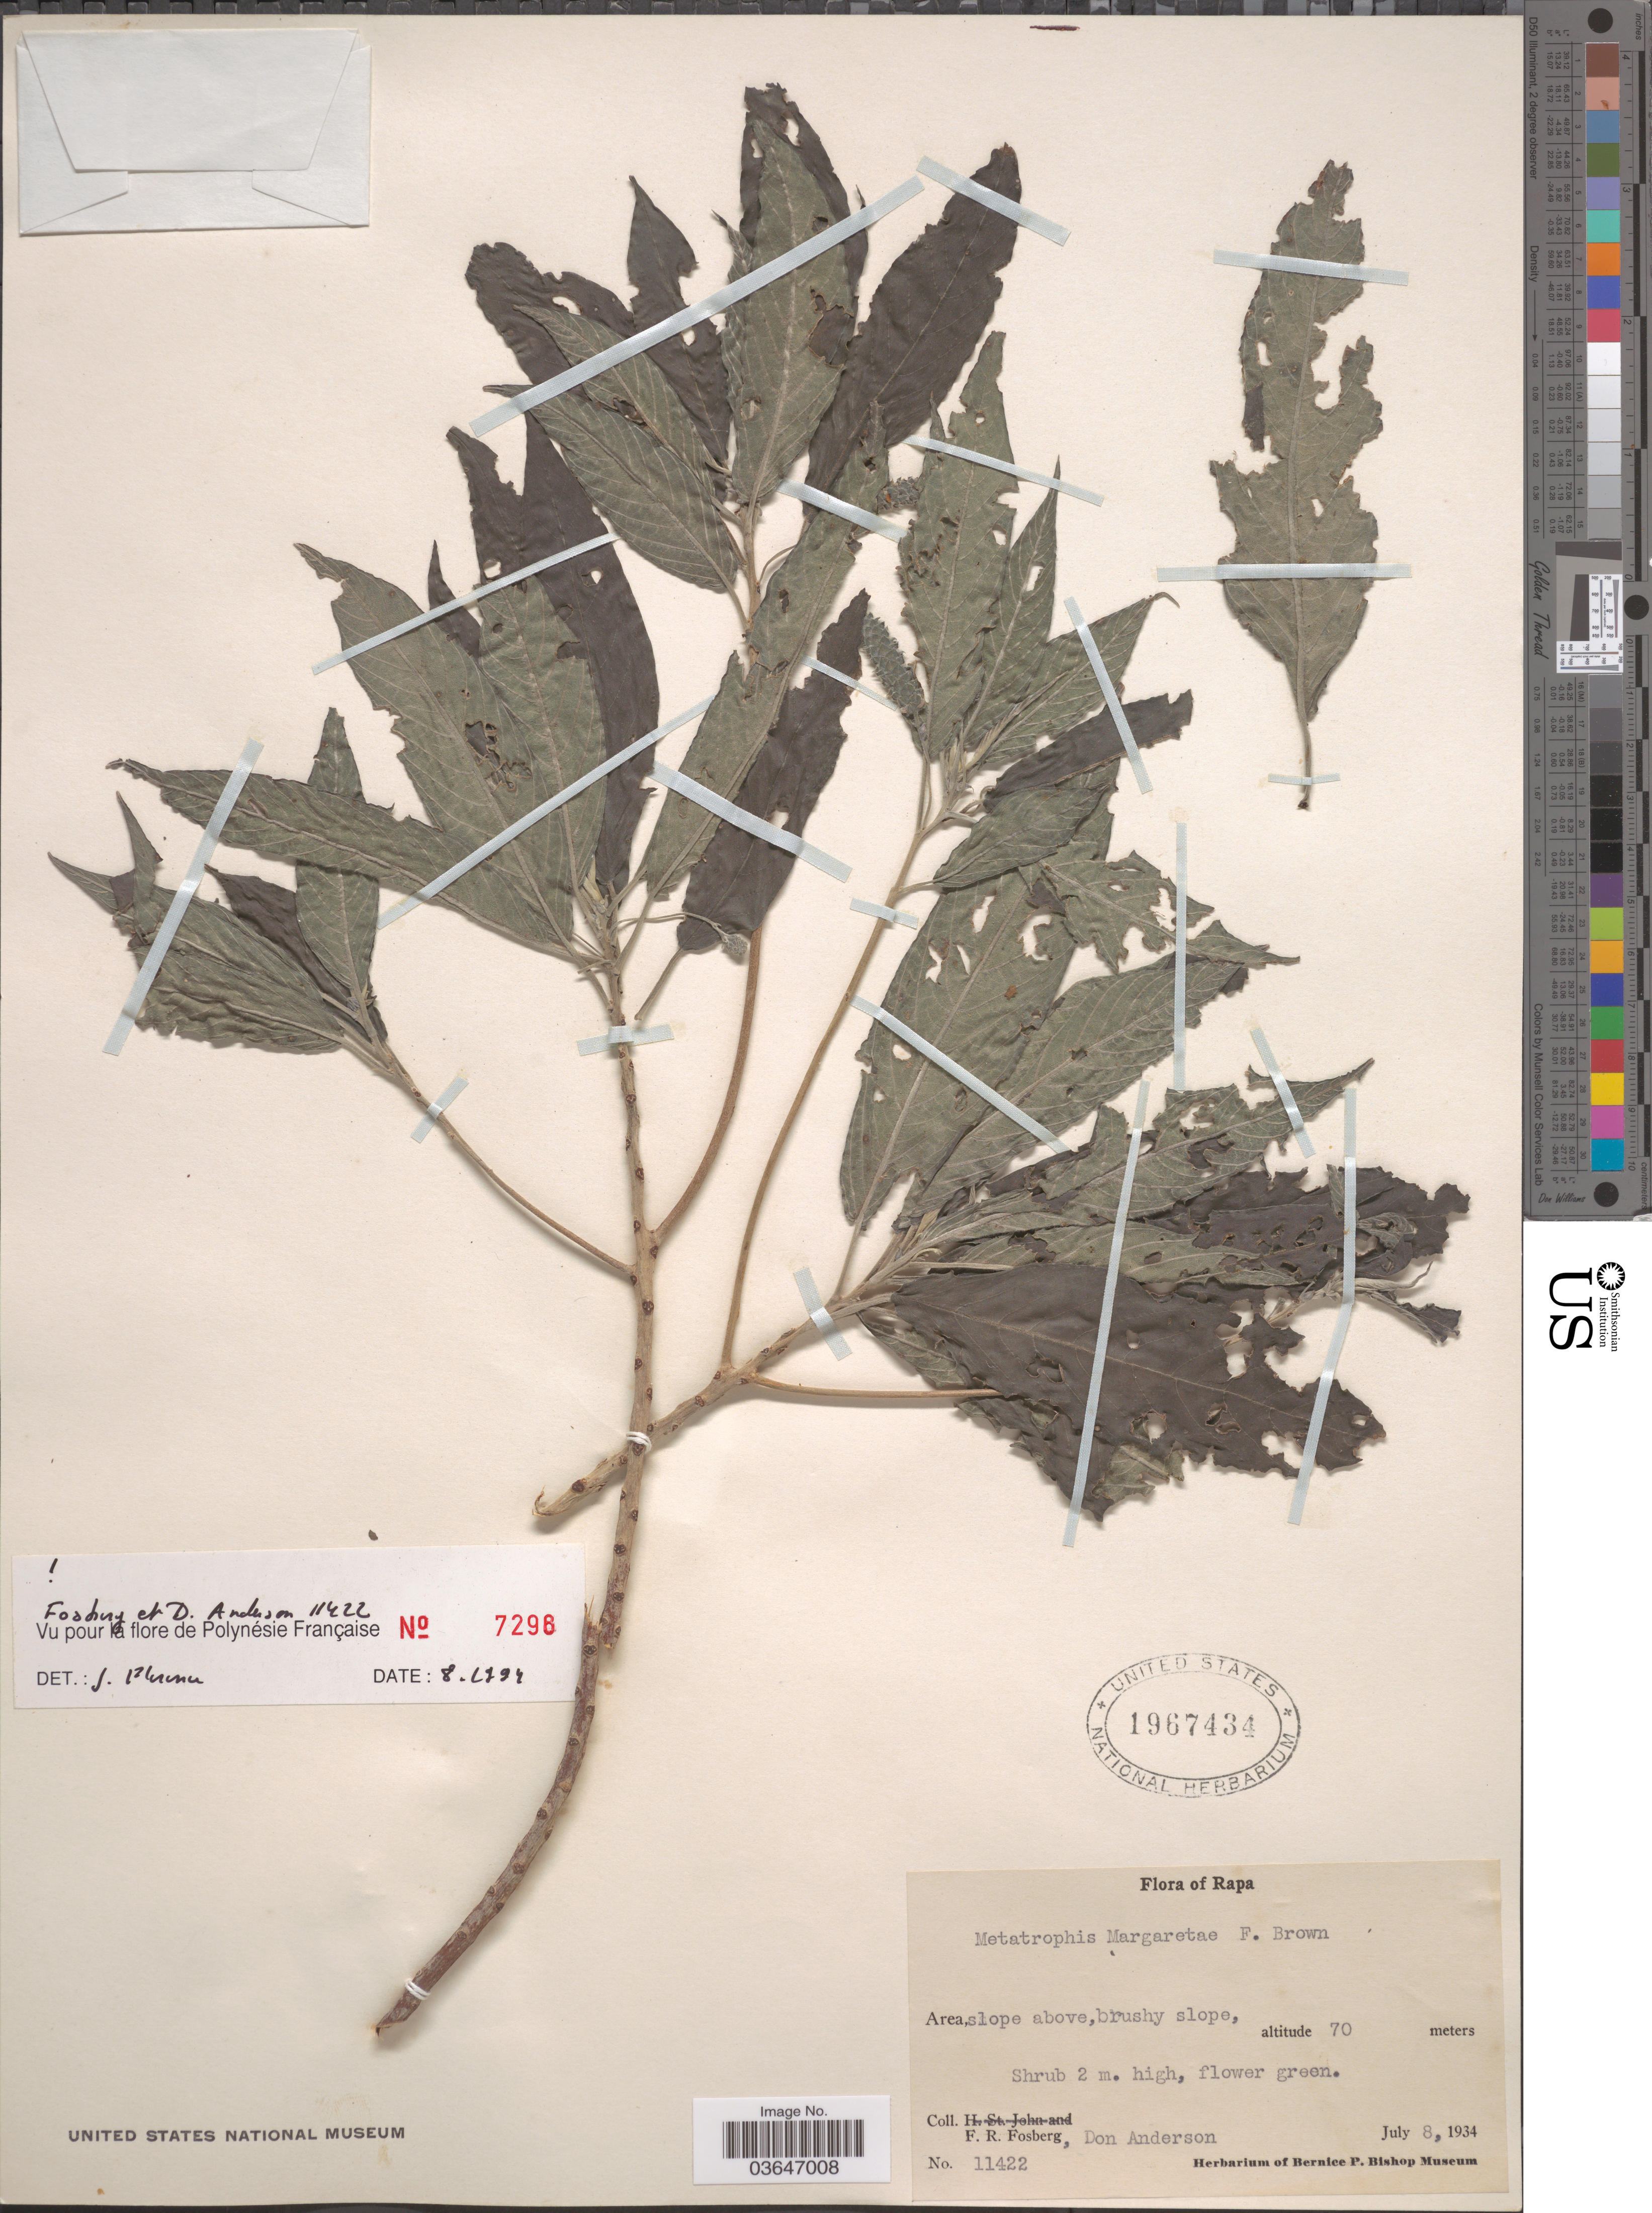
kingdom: Plantae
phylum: Tracheophyta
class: Magnoliopsida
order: Rosales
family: Urticaceae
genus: Metatrophis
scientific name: Metatrophis margaretae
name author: F. Br.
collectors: F. R. Fosberg & D. Anderson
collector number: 11422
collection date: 1934-07-08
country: French Polynesia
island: Rapa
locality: Rapa.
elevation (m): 70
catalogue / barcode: US 1967434